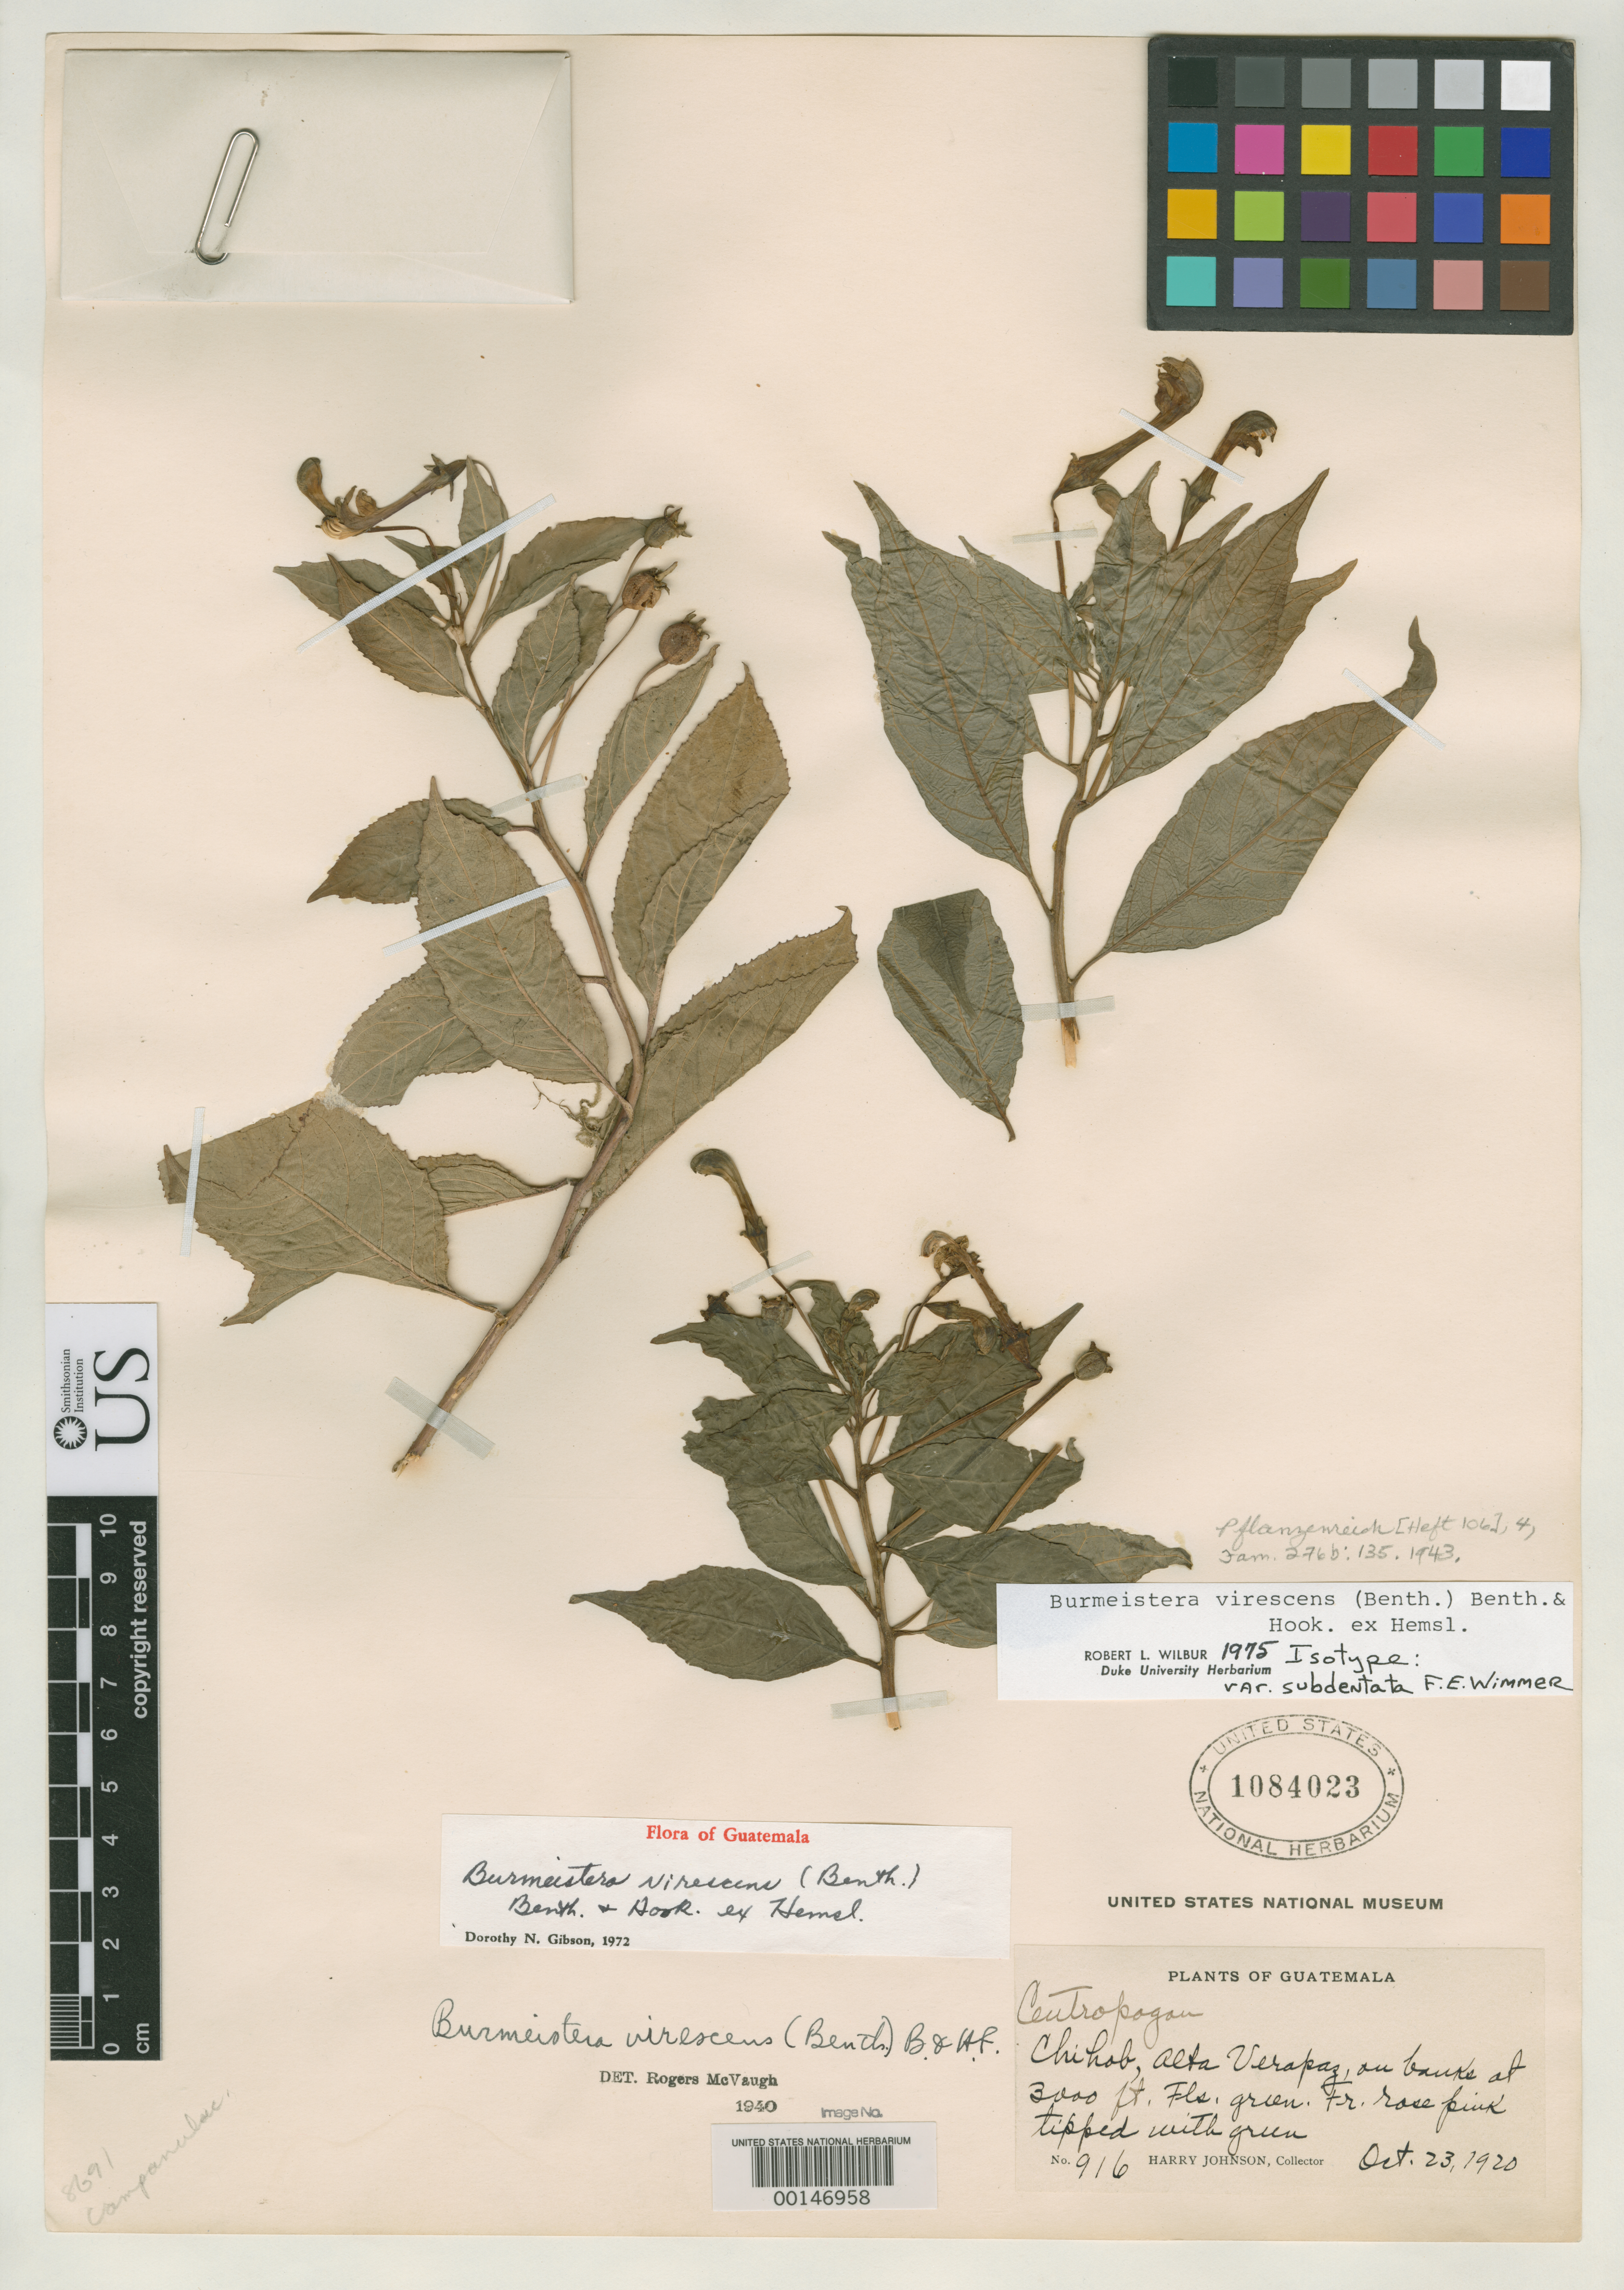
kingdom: Plantae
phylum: Tracheophyta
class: Magnoliopsida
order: Asterales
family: Campanulaceae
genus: Burmeistera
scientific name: Burmeistera virescens var. subdentata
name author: E. Wimm. in Engl.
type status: Isotype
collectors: H. Johnson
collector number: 916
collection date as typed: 23 Oct 1920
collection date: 1920-10-23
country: Guatemala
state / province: Alta Verapaz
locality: Chihob; alt. 3000 ft.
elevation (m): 914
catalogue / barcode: US 1084023